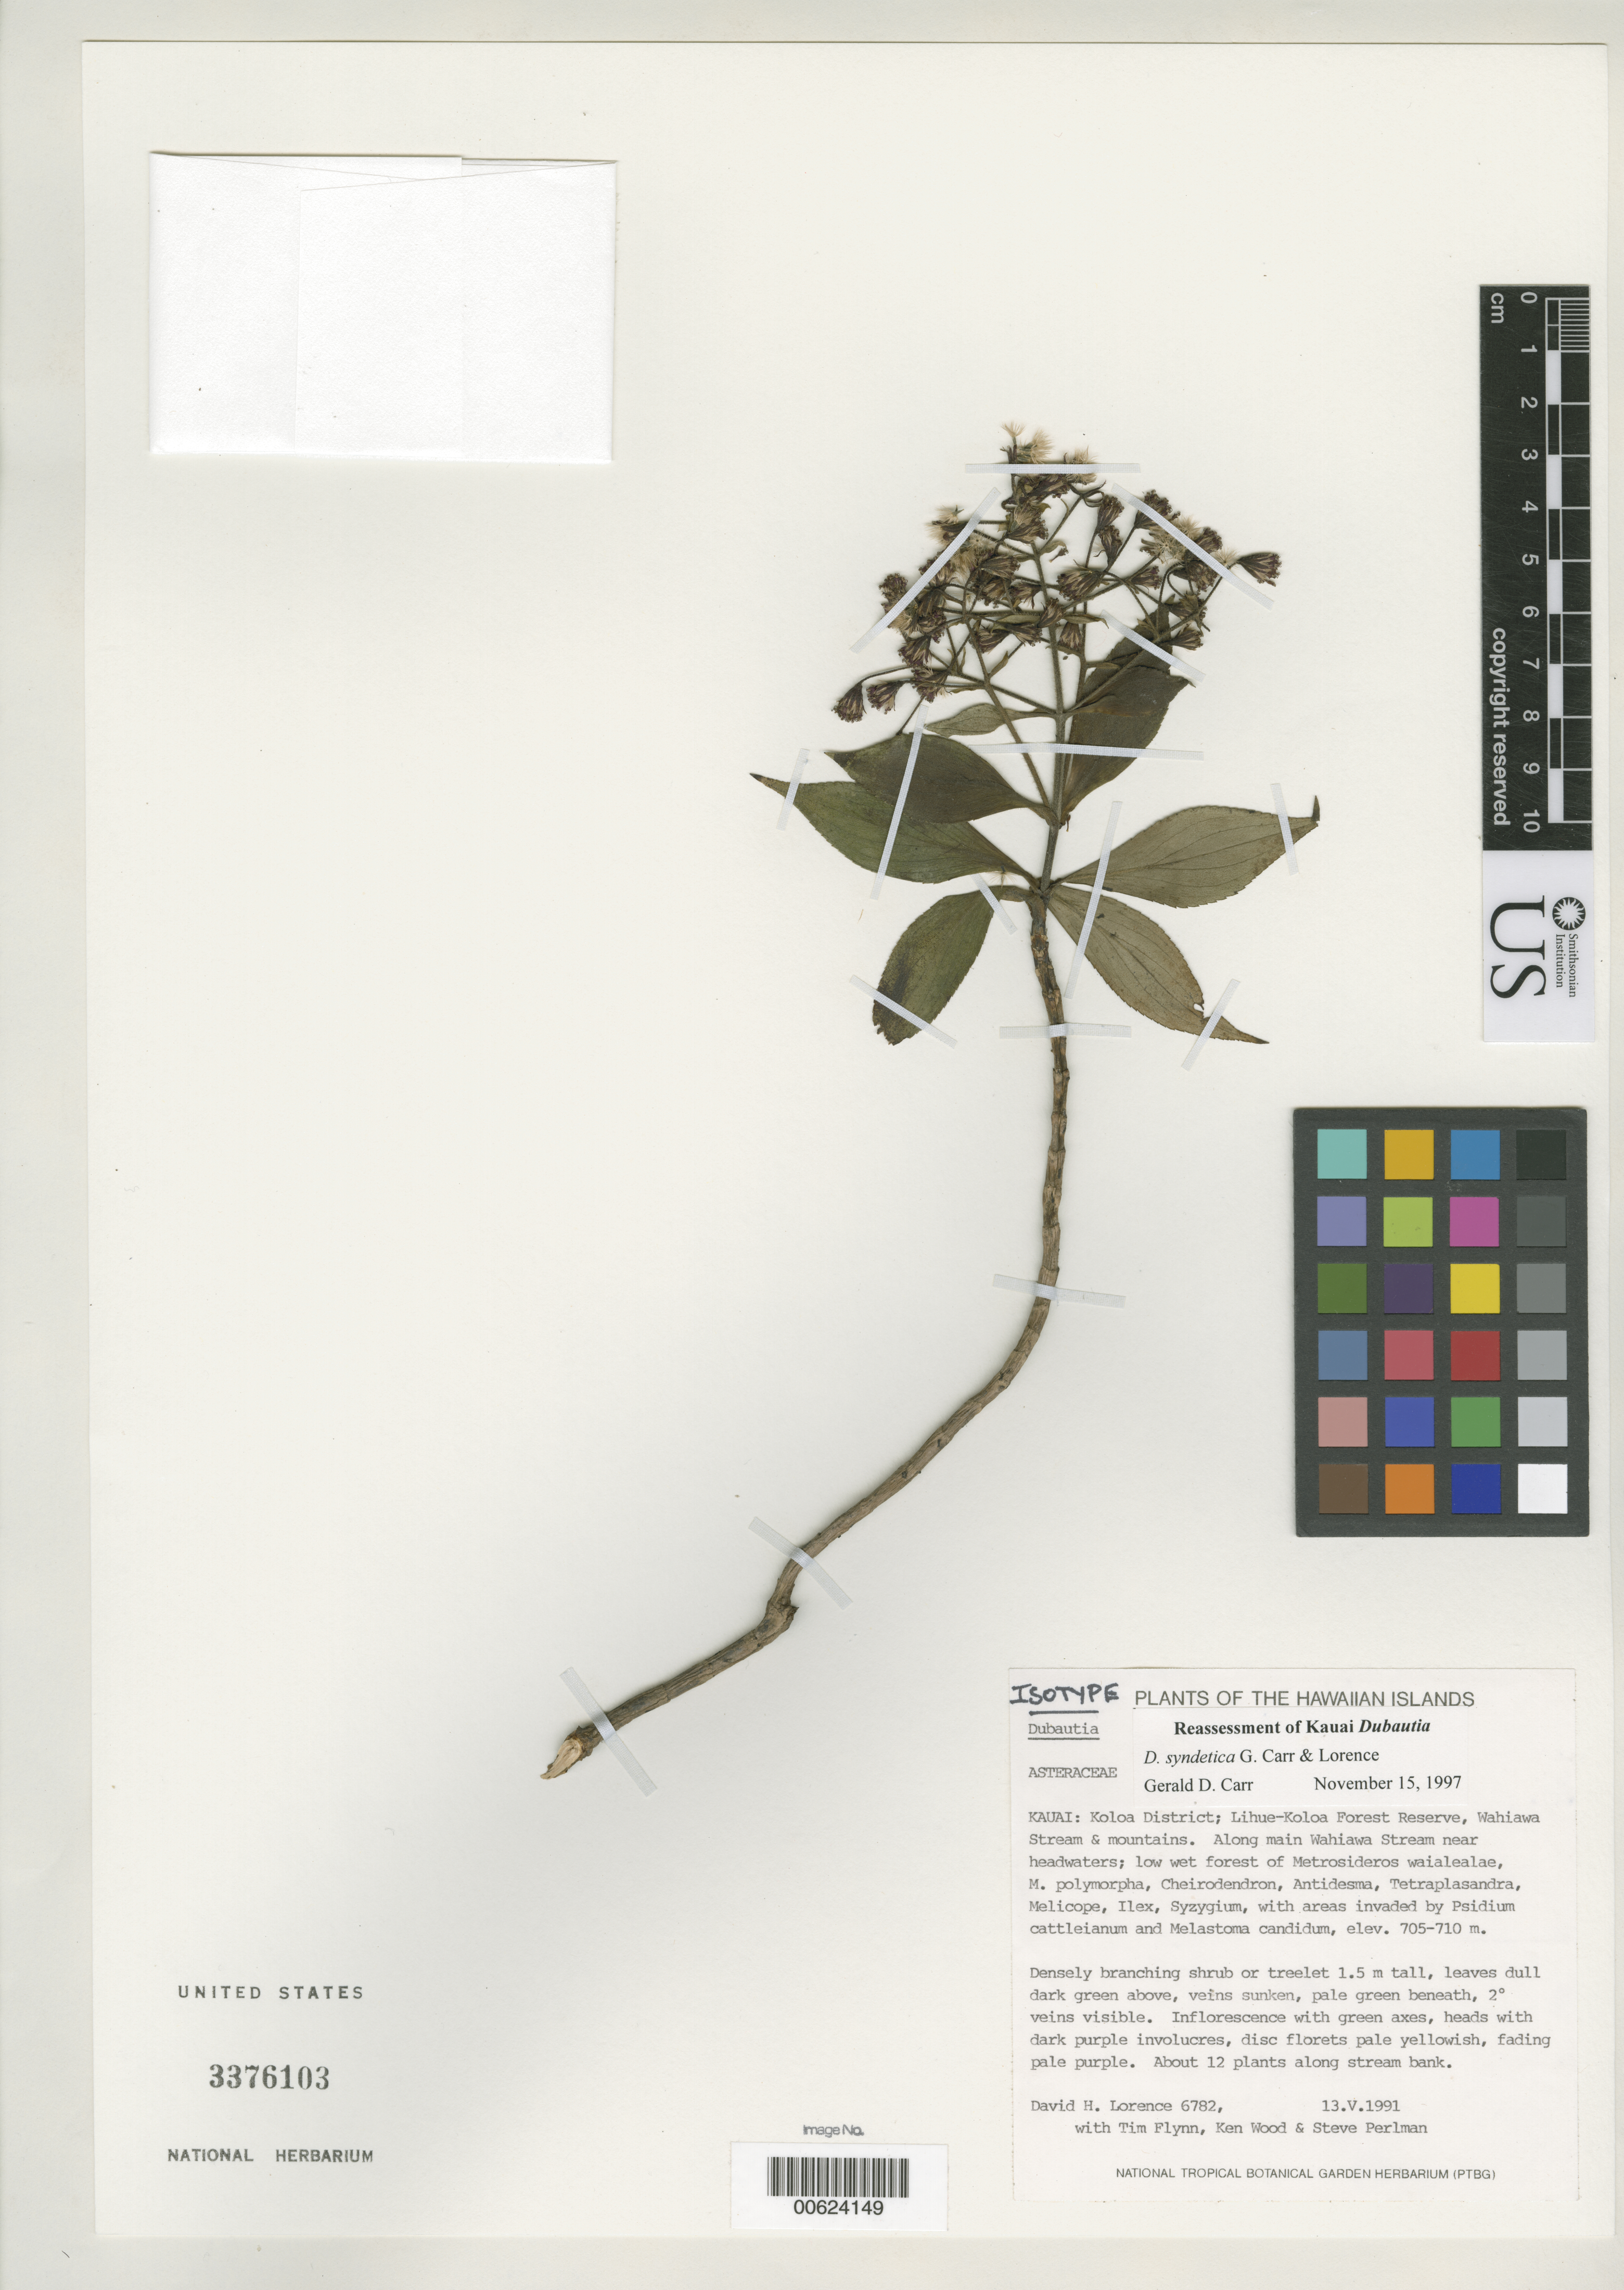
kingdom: Plantae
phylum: Tracheophyta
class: Magnoliopsida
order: Asterales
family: Asteraceae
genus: Dubautia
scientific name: Dubautia syndetica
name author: G.D. Carr & Lorence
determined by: Carr, G. D.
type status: Isotype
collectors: D. Lorence, T. W. Flynn, K. Wood & S. P. Perlman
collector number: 6782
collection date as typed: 13 May 1991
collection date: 1991-05-13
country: United States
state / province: Hawaii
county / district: Kauai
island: Kaua'i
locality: Kola Dist., Lihue-Kola Forest Reserve, Wahiawa Stream & mountains.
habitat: low wet forest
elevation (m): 705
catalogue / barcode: US 3376103